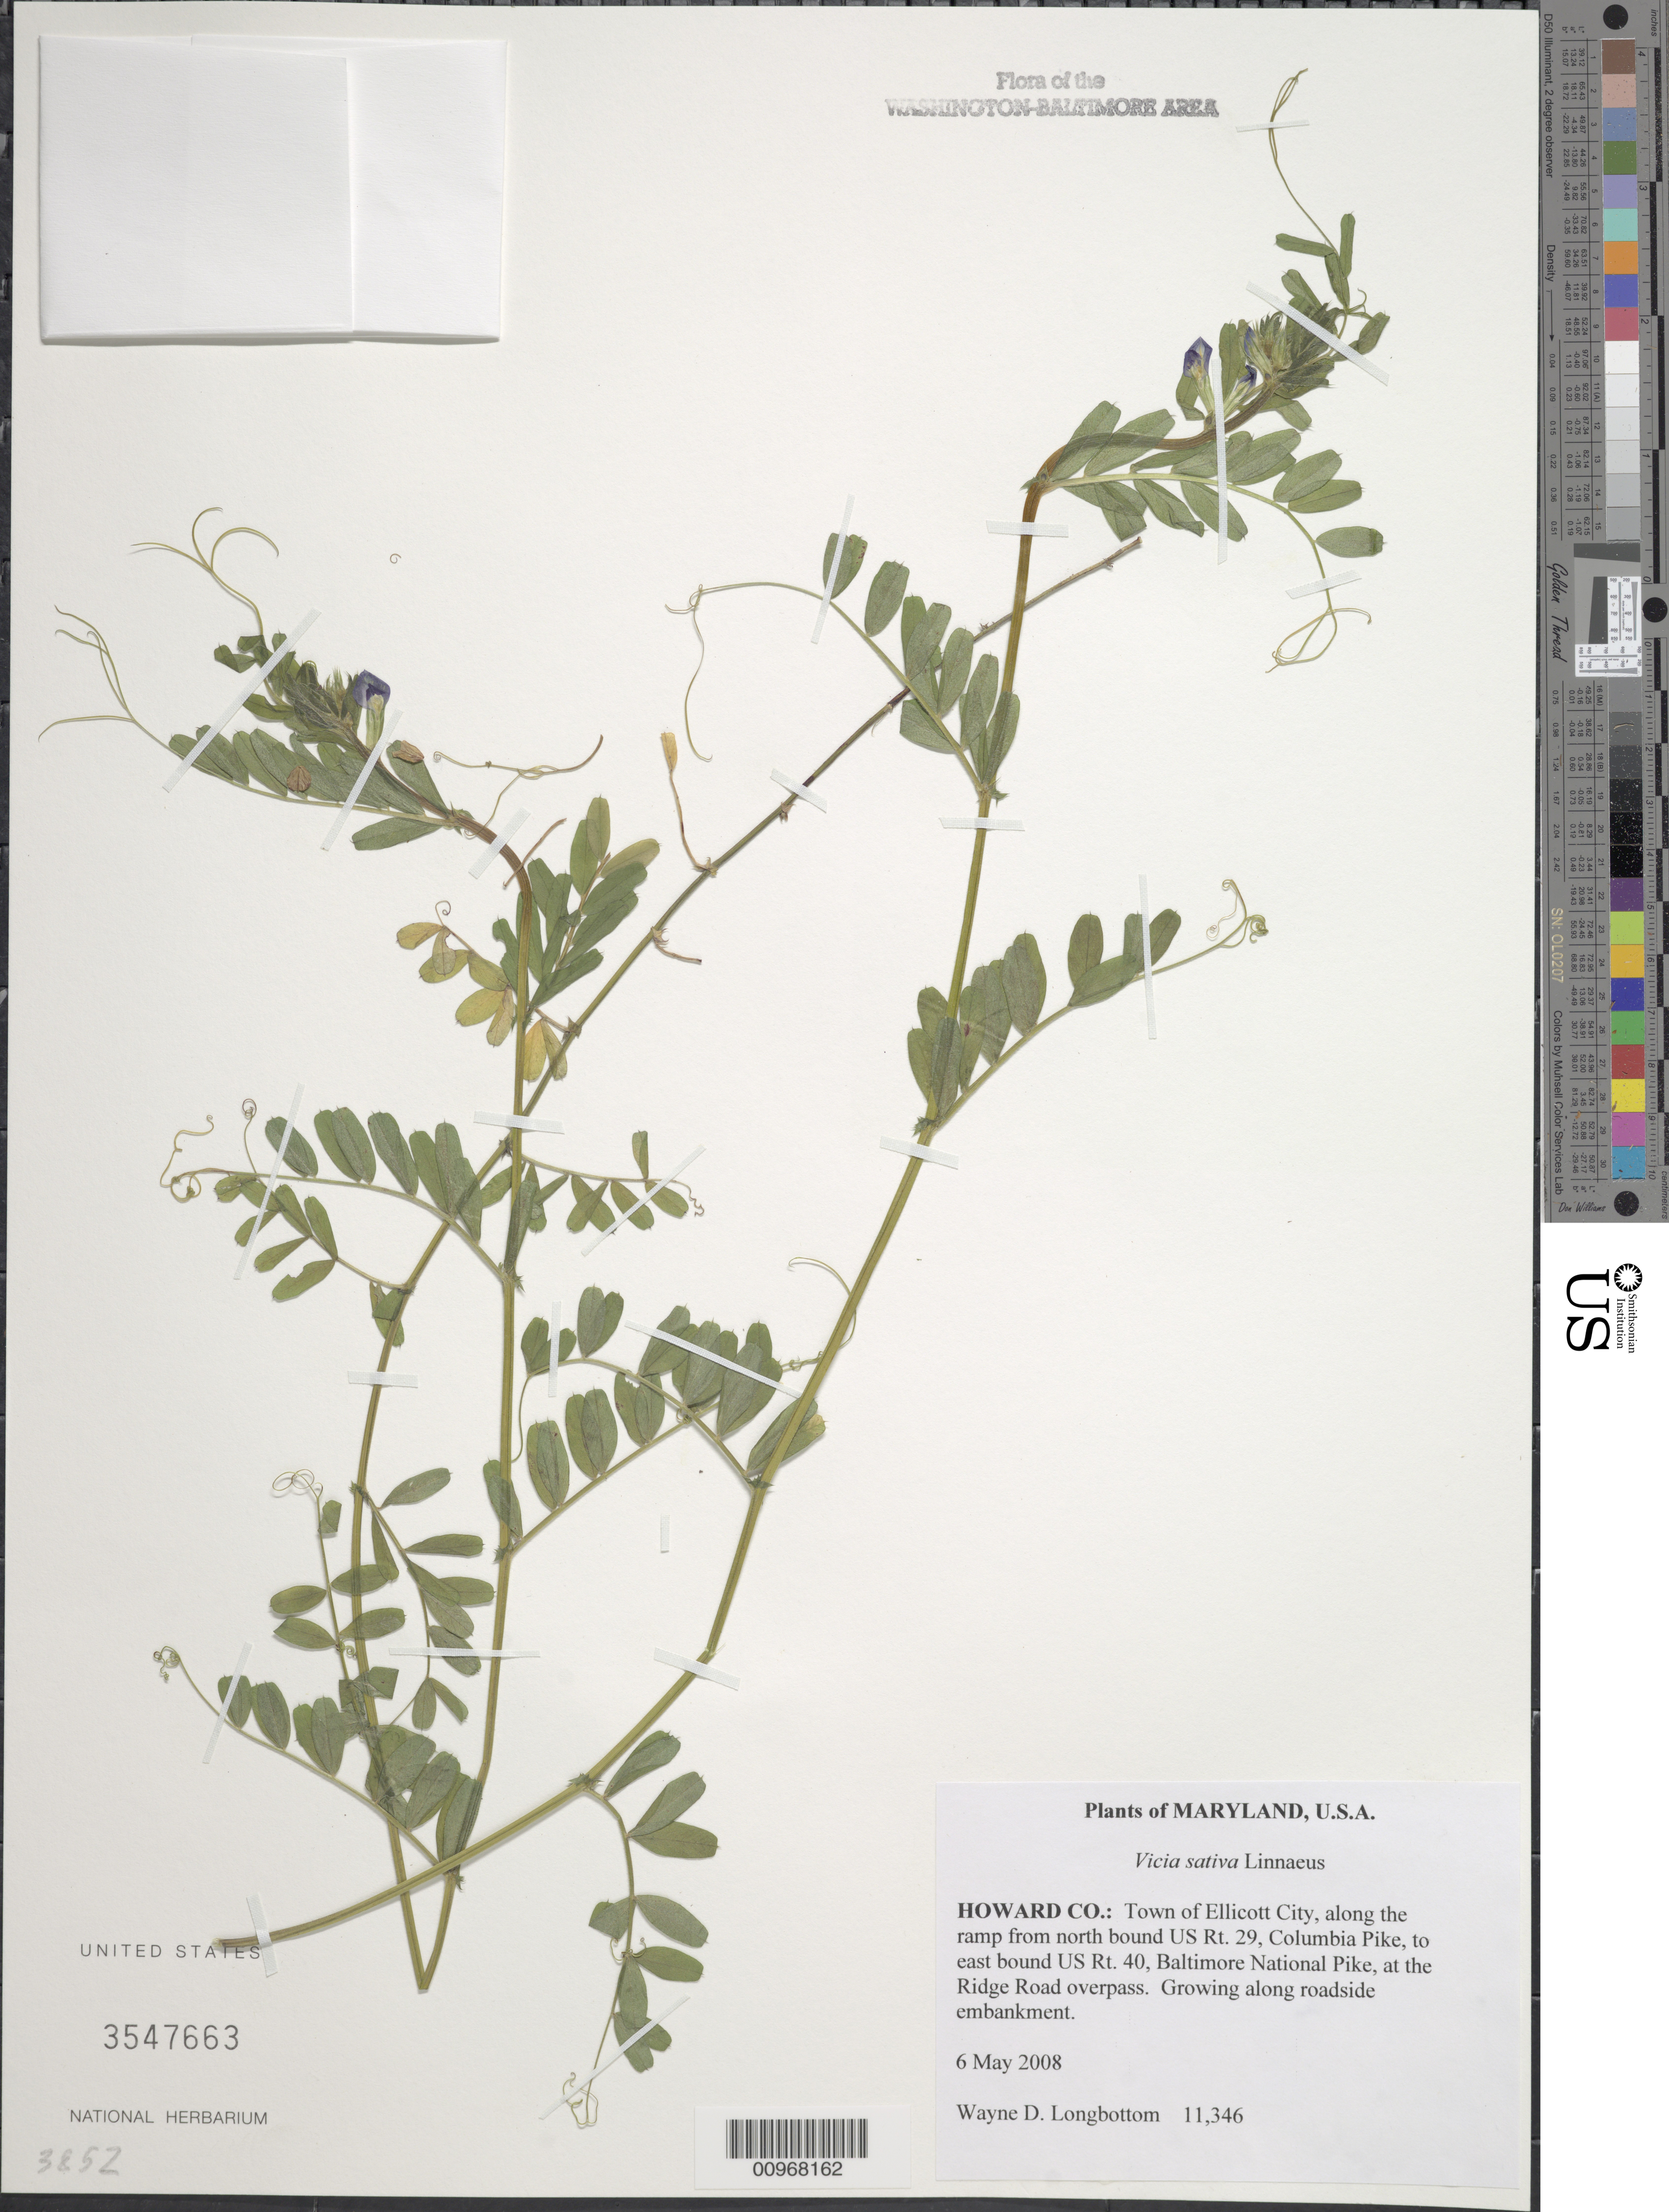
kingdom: Plantae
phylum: Tracheophyta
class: Magnoliopsida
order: Fabales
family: Fabaceae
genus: Vicia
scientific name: Vicia sativa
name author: L.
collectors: W. D. Longbottom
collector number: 11346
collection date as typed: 6 May 2008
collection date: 2008-05-06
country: United States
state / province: Maryland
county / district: Howard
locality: Town of Ellicott City, along the ramp from north bound US Rt 29, Columbia Pike, to east bound US Rt 40, Baltimore National Pike, at the Ridge Road overpass.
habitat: growing along roadside embankment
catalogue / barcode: US 3547663